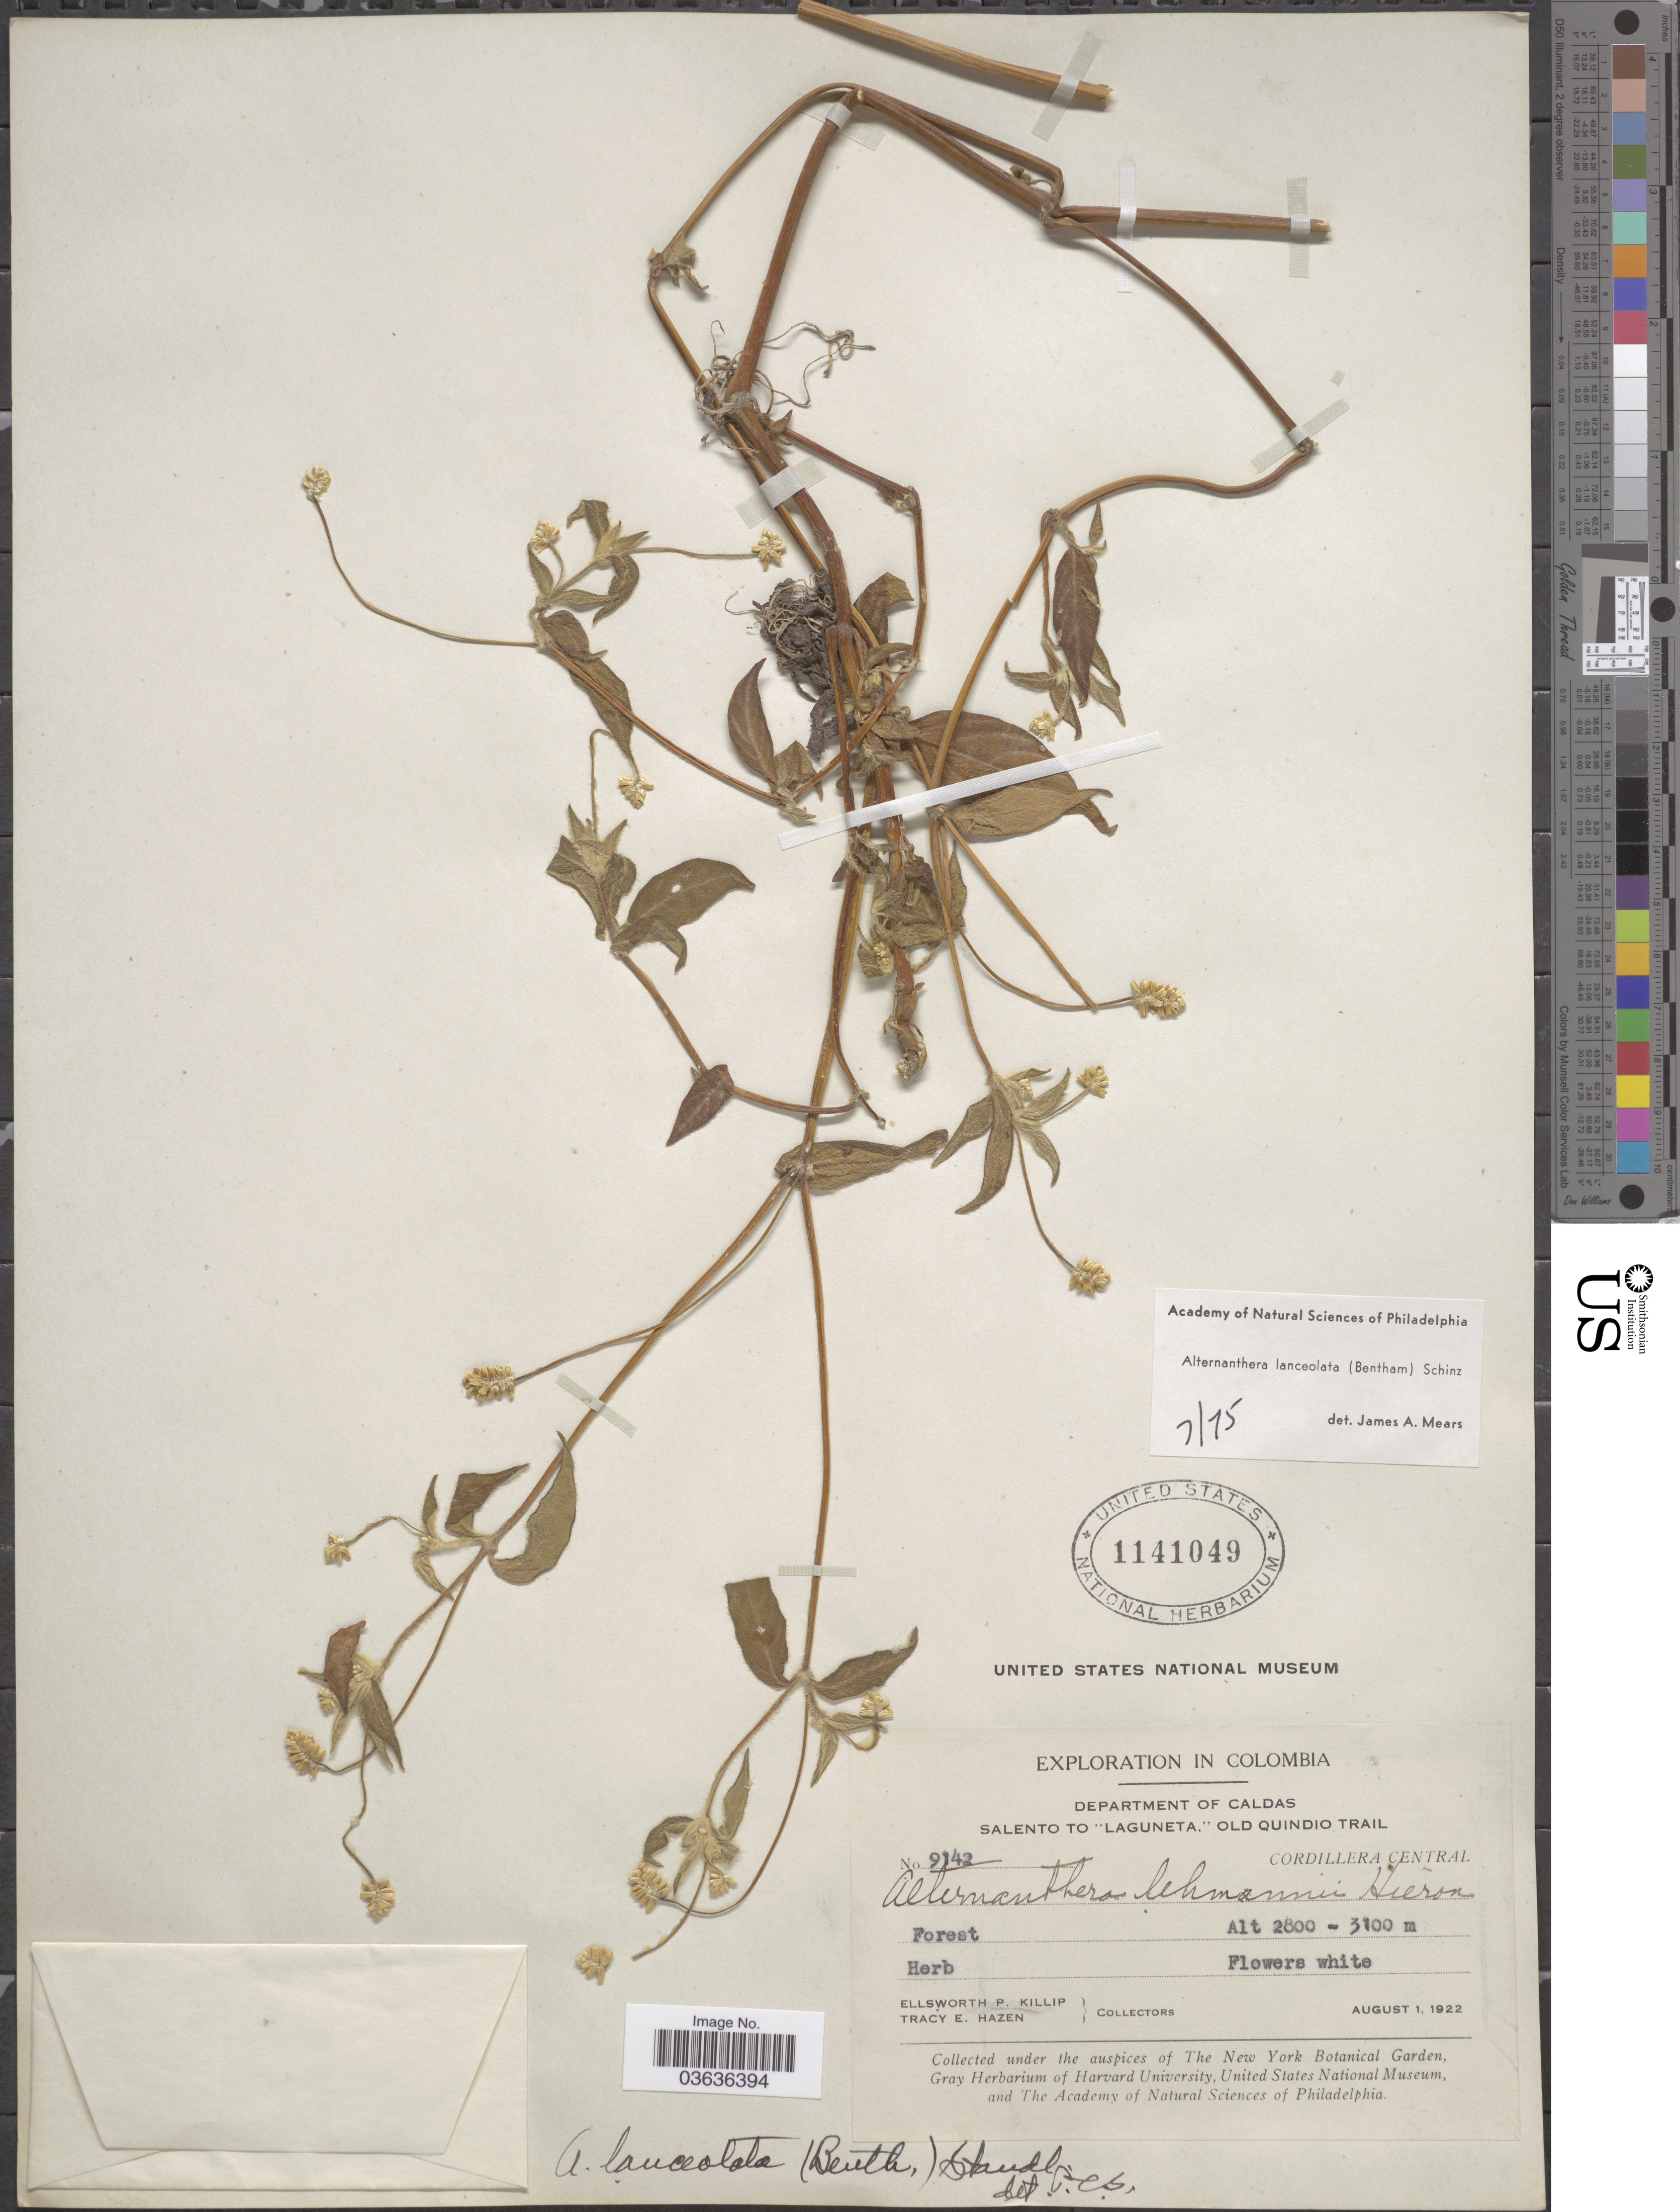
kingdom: Plantae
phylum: Tracheophyta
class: Magnoliopsida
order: Caryophyllales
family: Amaranthaceae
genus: Alternanthera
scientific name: Alternanthera lanceolata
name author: (Benth.) Schinz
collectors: E. P. Killip & T. E. Hazen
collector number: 9142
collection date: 1922-08-01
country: Colombia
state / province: Caldas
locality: Department of Caldas. Salento to "Laguneta," Old Quindio Trail. Cordillera Central.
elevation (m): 2800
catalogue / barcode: US 1141049